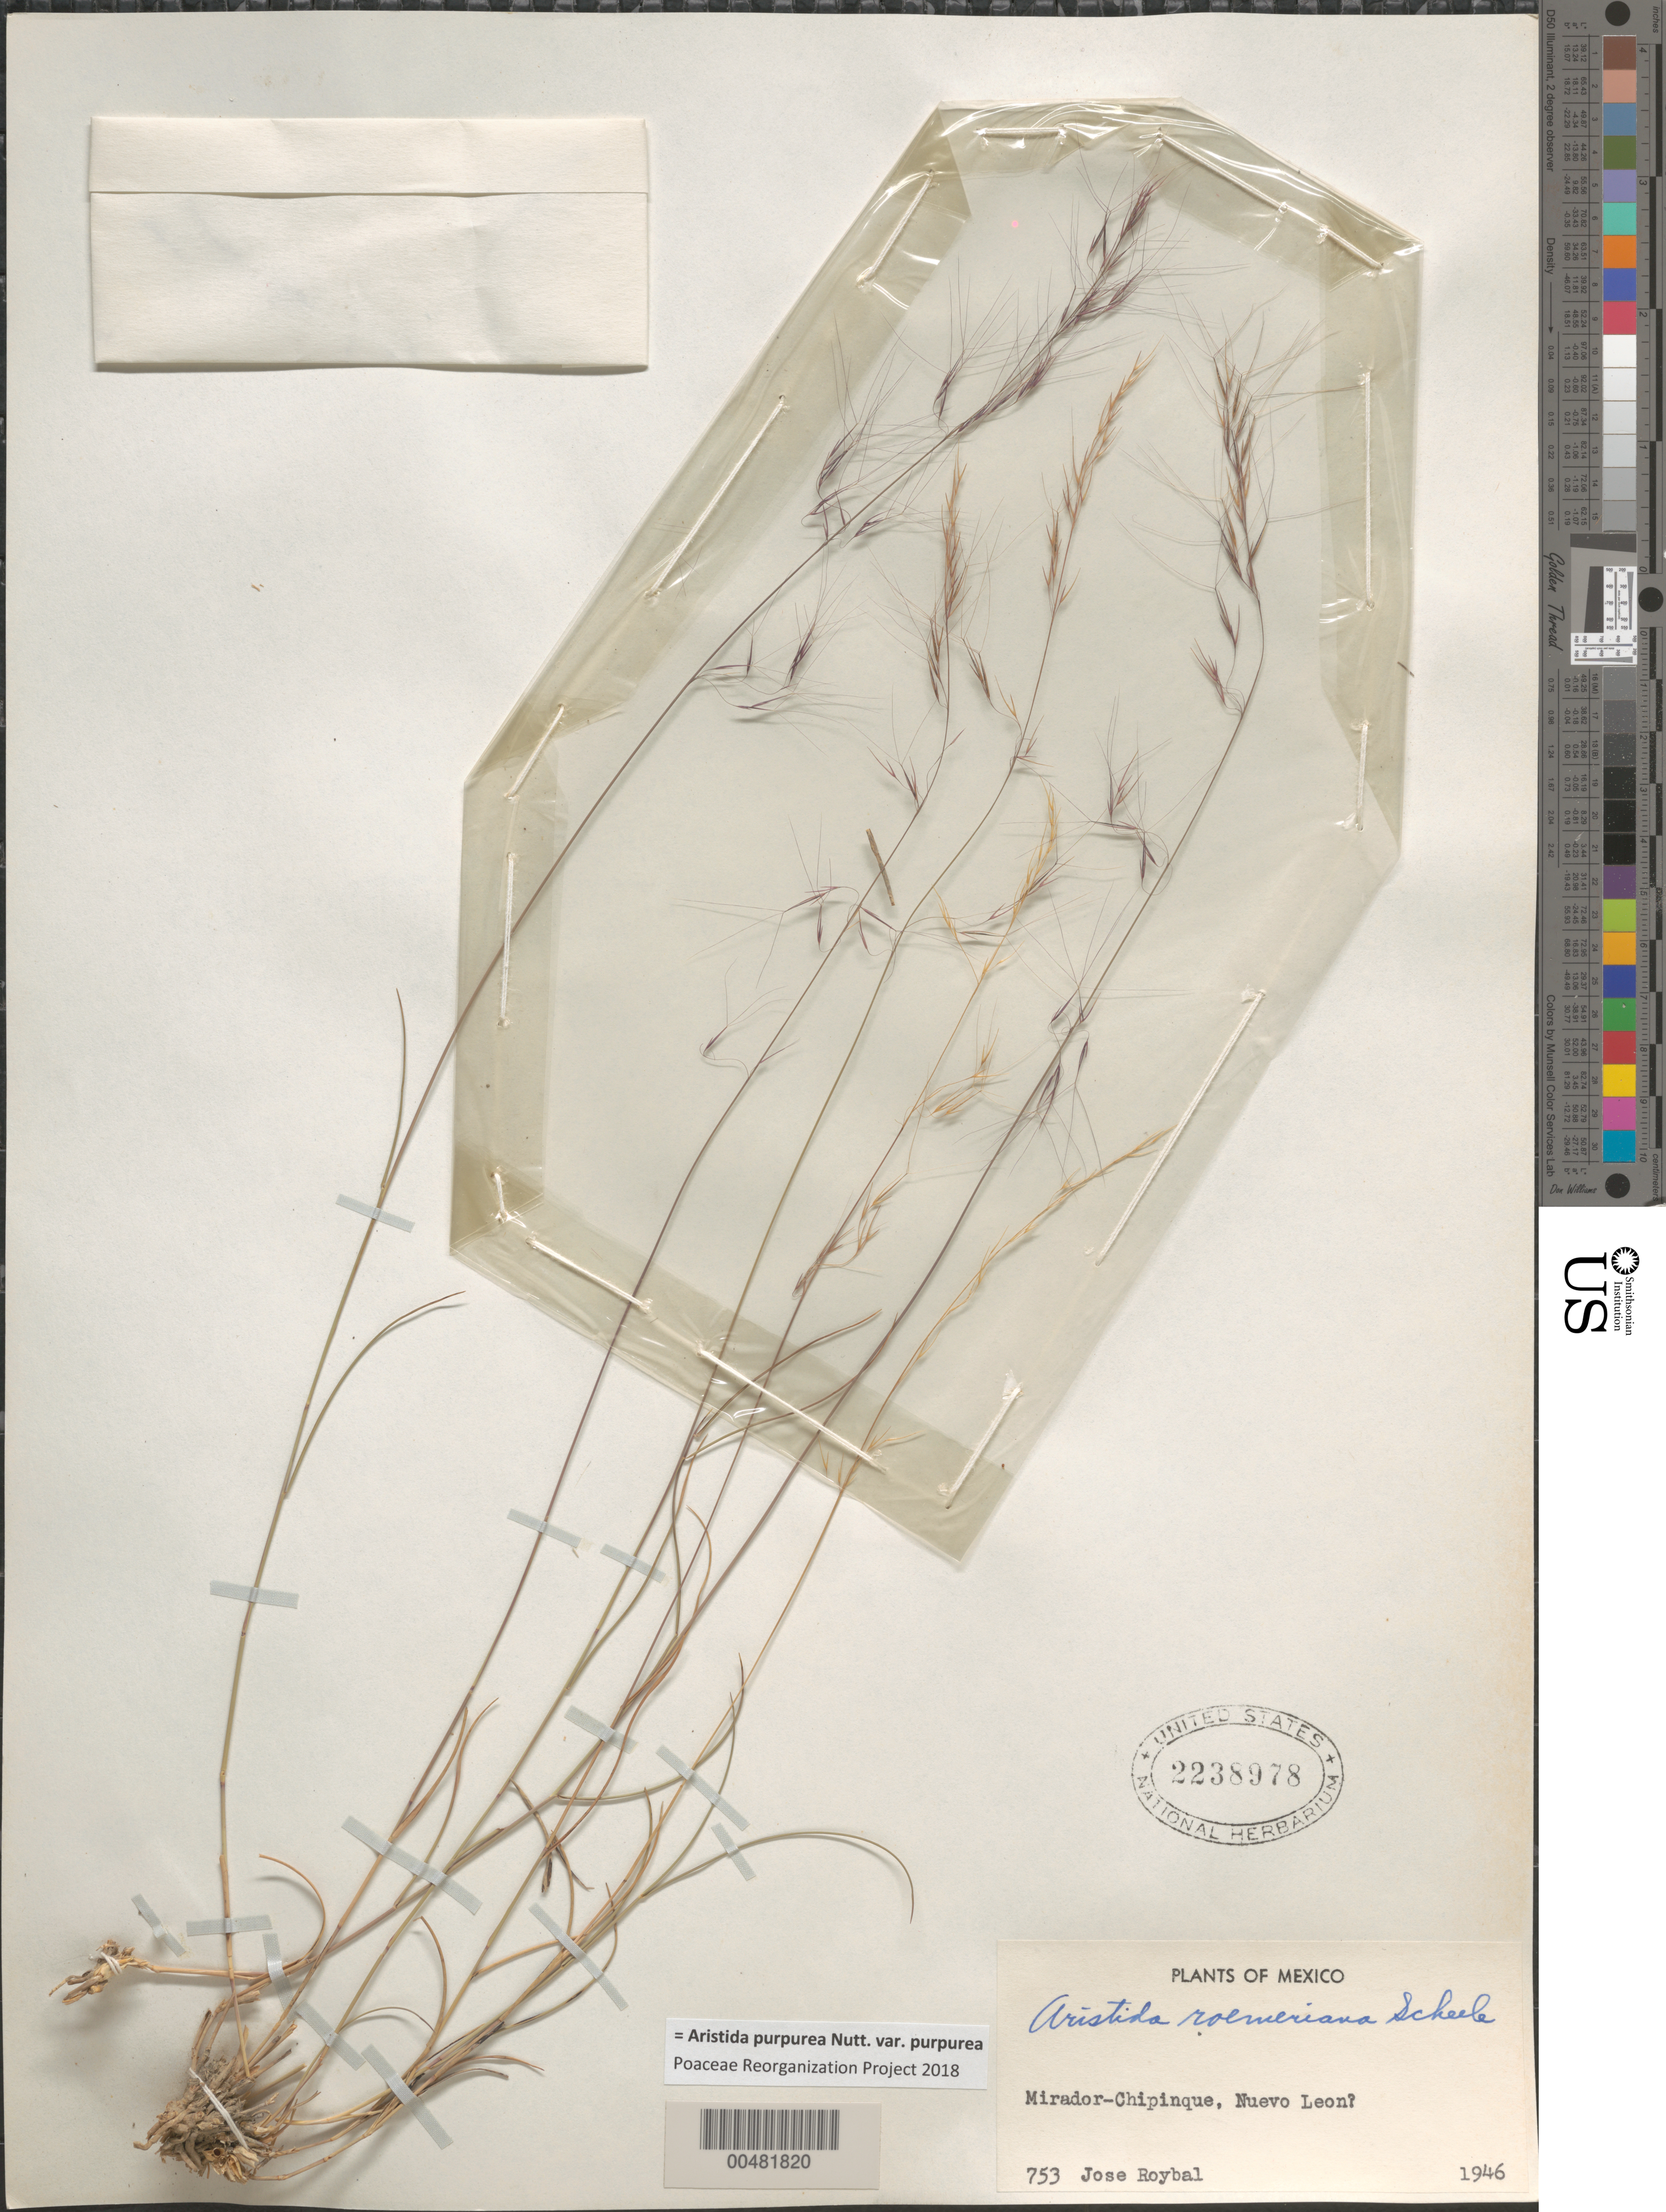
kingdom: Plantae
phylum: Tracheophyta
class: Liliopsida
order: Poales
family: Poaceae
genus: Aristida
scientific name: Aristida purpurea var. purpurea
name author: Nutt.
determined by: Poaceae Reorganization Project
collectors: J. J. Roybal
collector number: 753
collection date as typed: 1946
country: Mexico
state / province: Nuevo León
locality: Mirador-Chipinque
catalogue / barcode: US 2238978